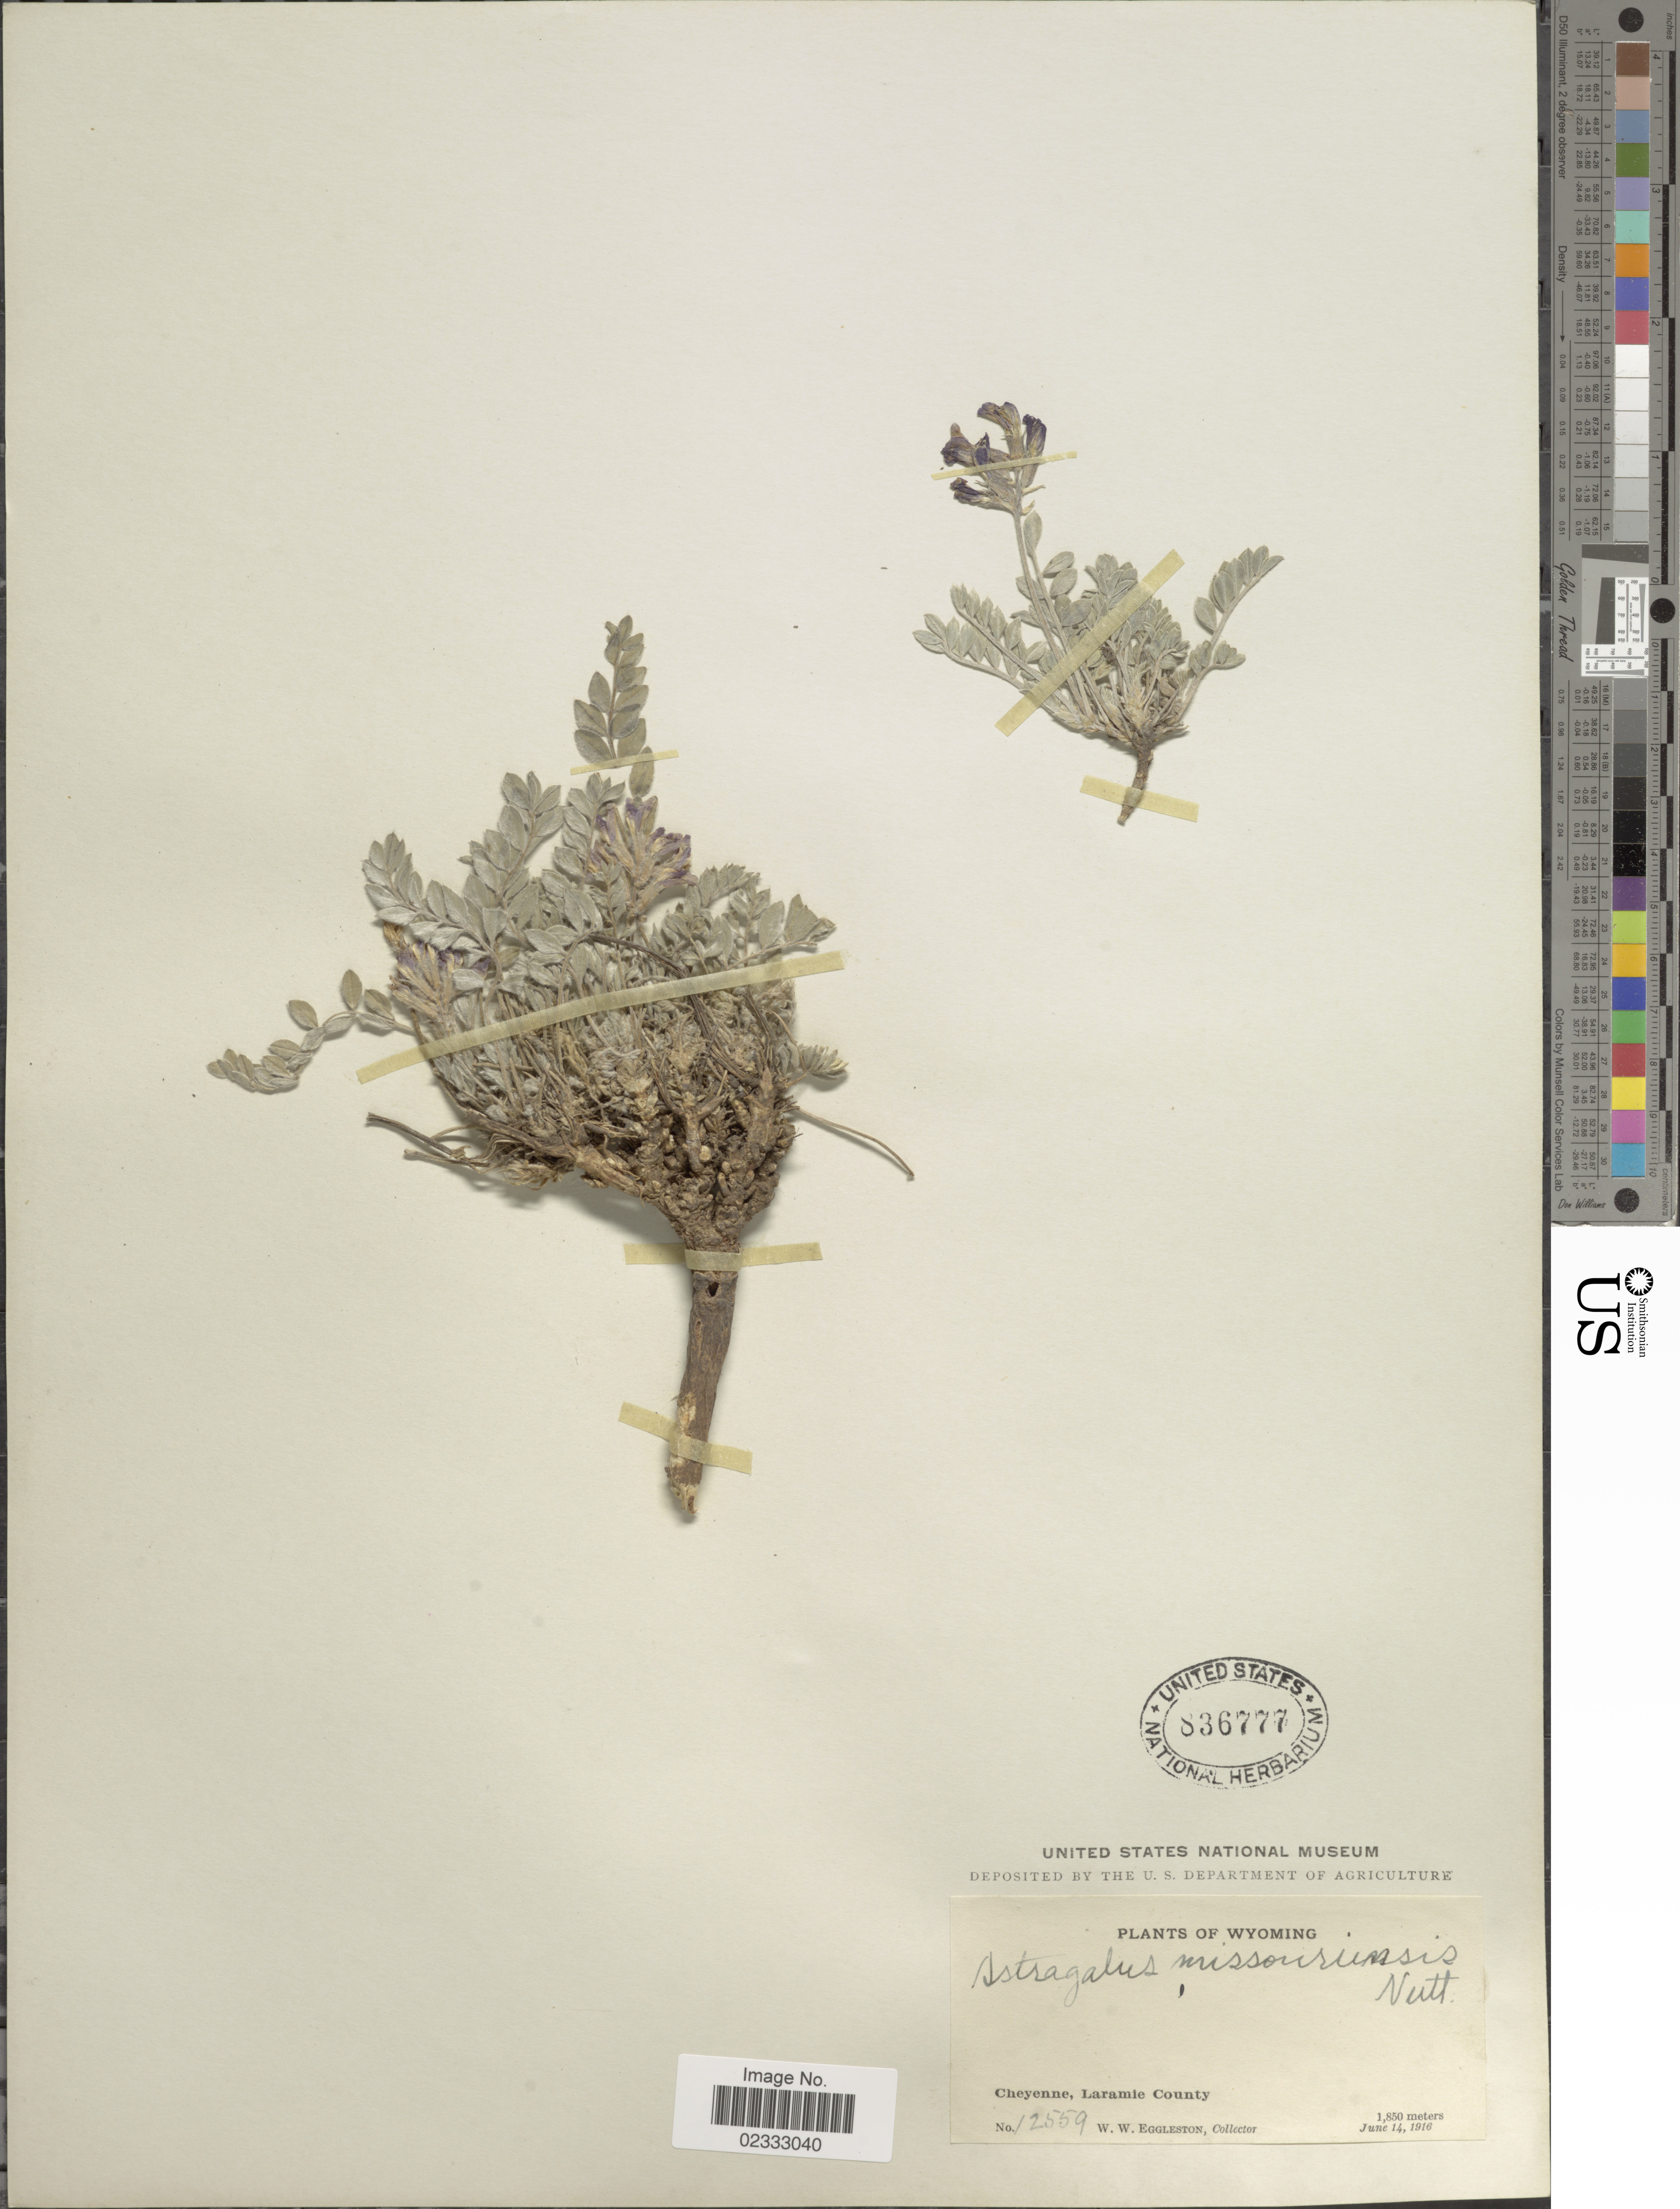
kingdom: Plantae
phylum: Tracheophyta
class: Magnoliopsida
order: Fabales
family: Fabaceae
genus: Astragalus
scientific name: Astragalus missouriensis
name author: Nutt.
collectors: W. W. Eggleston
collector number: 12559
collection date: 1916-06-14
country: United States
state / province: Wyoming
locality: Cheyenne, Laramie County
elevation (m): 1850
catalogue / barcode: US 836777